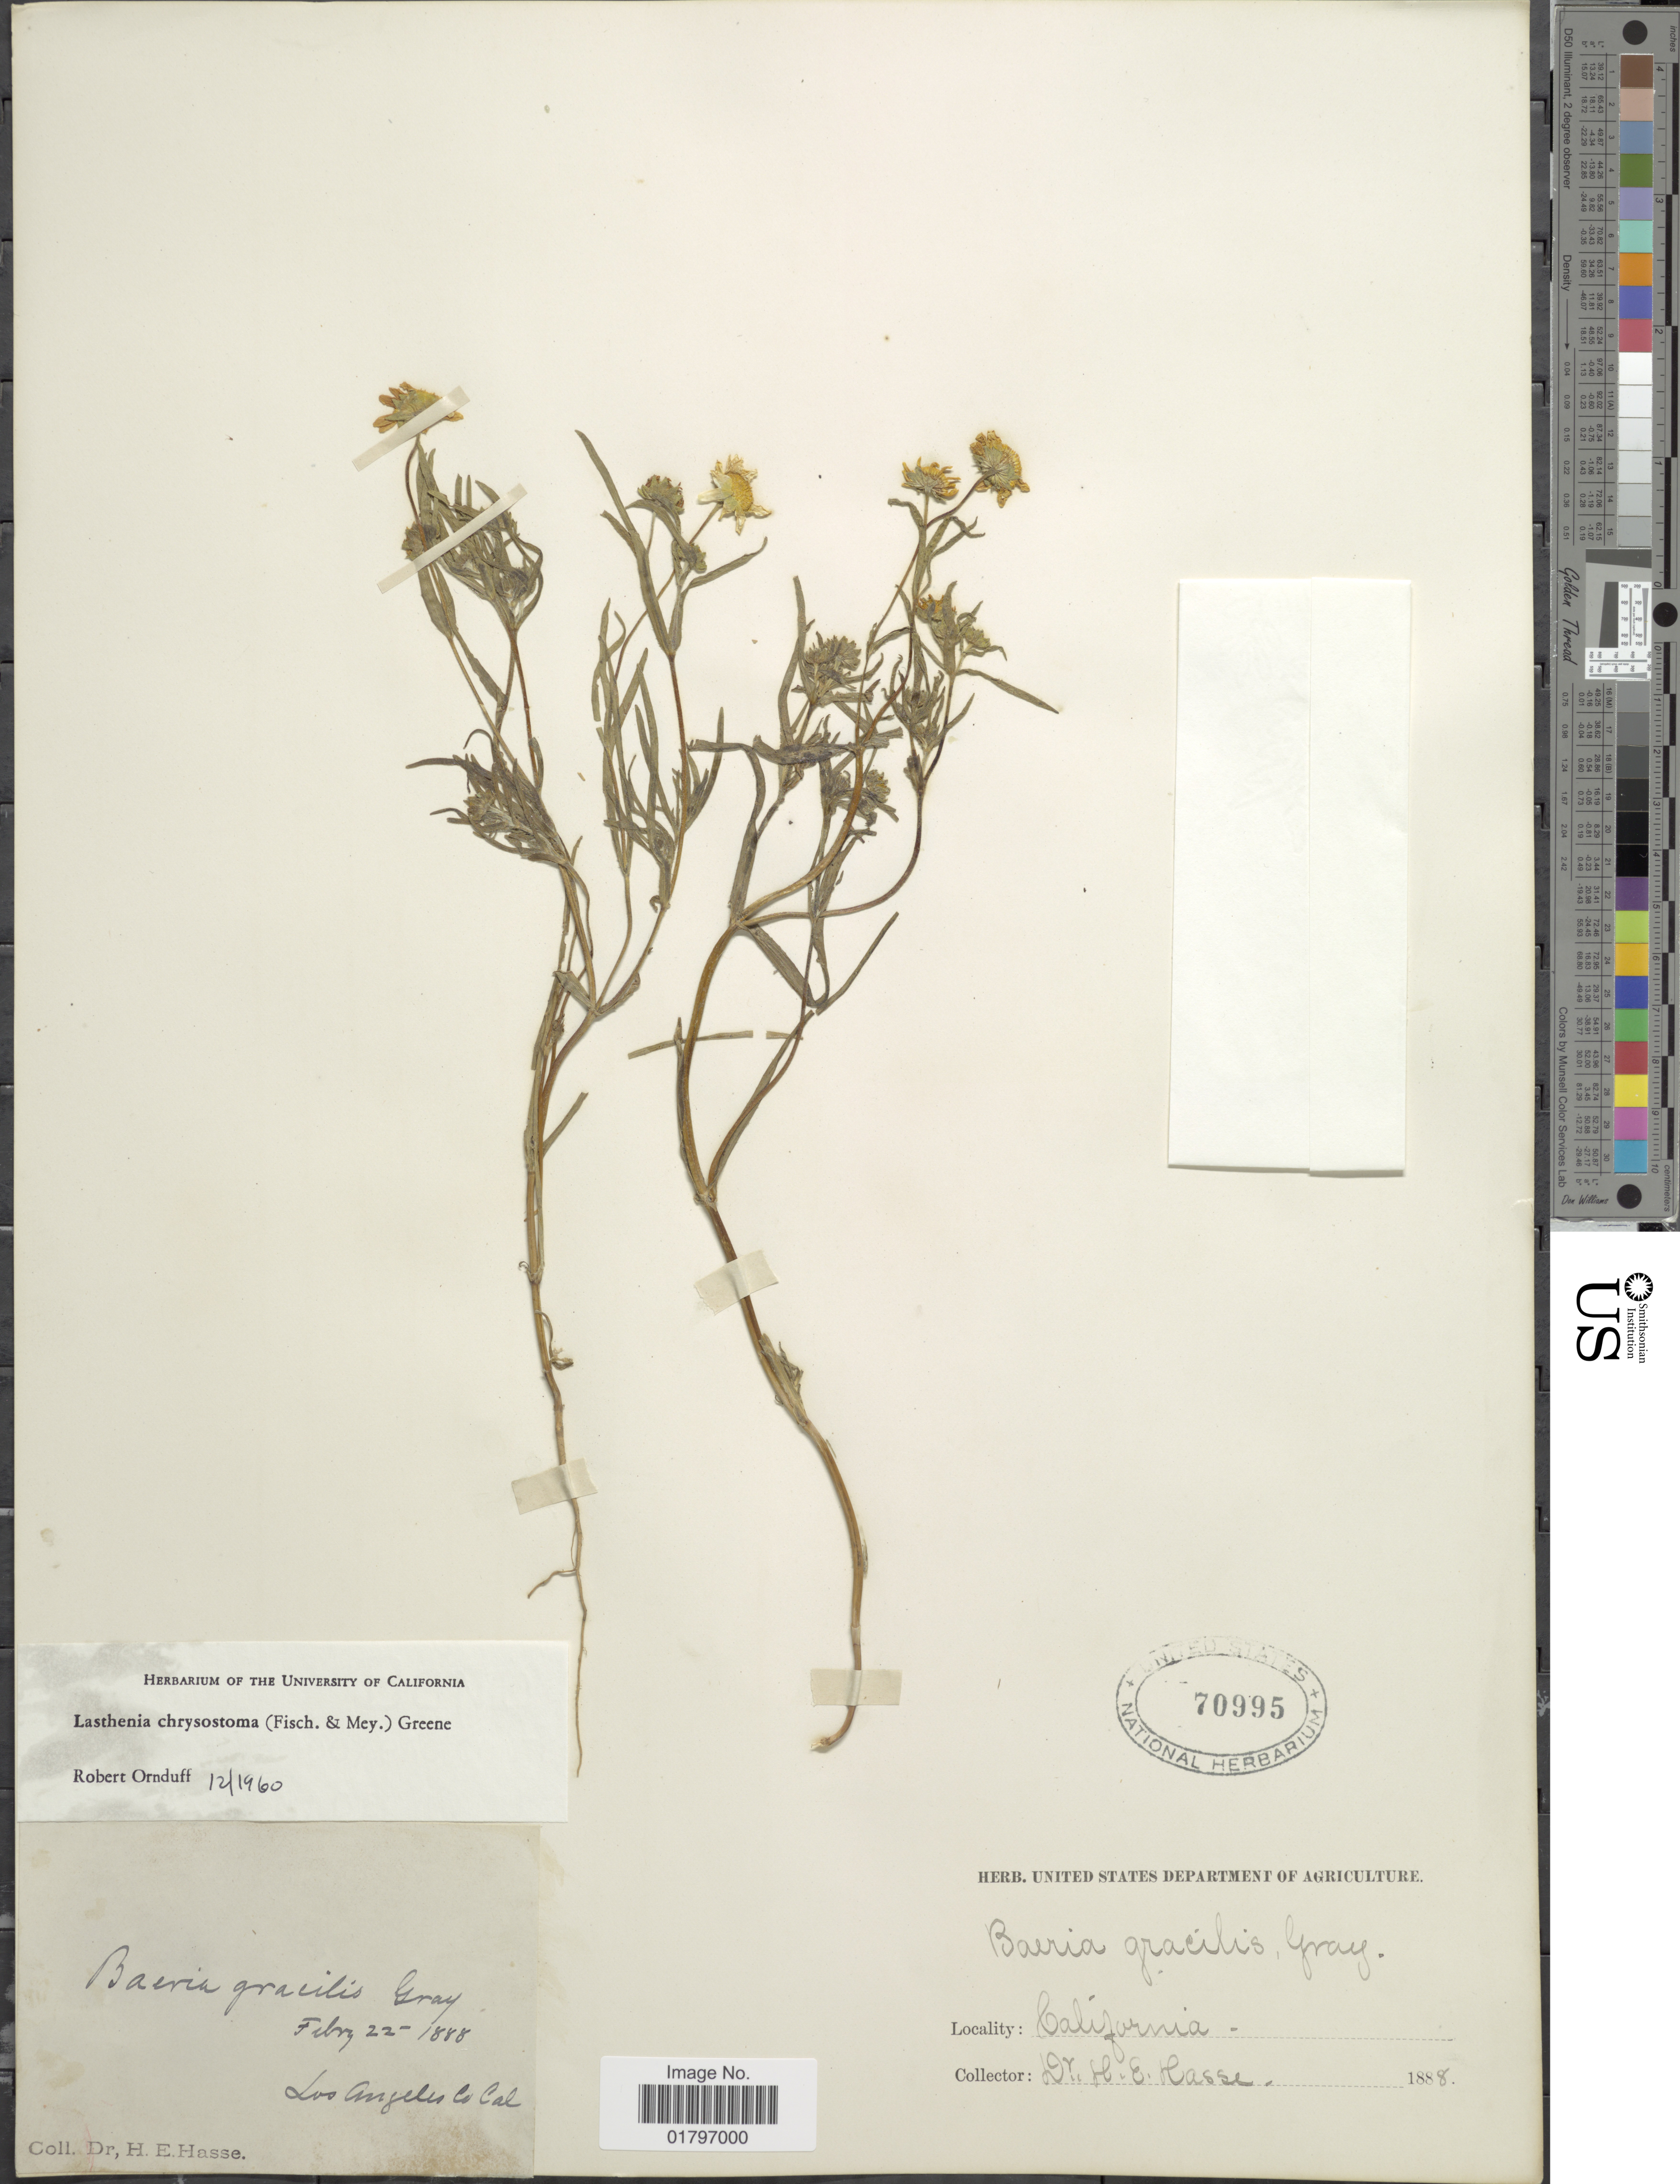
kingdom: Plantae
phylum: Tracheophyta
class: Magnoliopsida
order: Asterales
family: Asteraceae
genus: Lasthenia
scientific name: Lasthenia chrysostoma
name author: (Fisch. & C.A. Mey.) Greene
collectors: H. E. Hasse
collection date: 1888-02-22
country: United States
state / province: California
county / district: Los Angeles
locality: Los Angeles Co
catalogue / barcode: US 70995